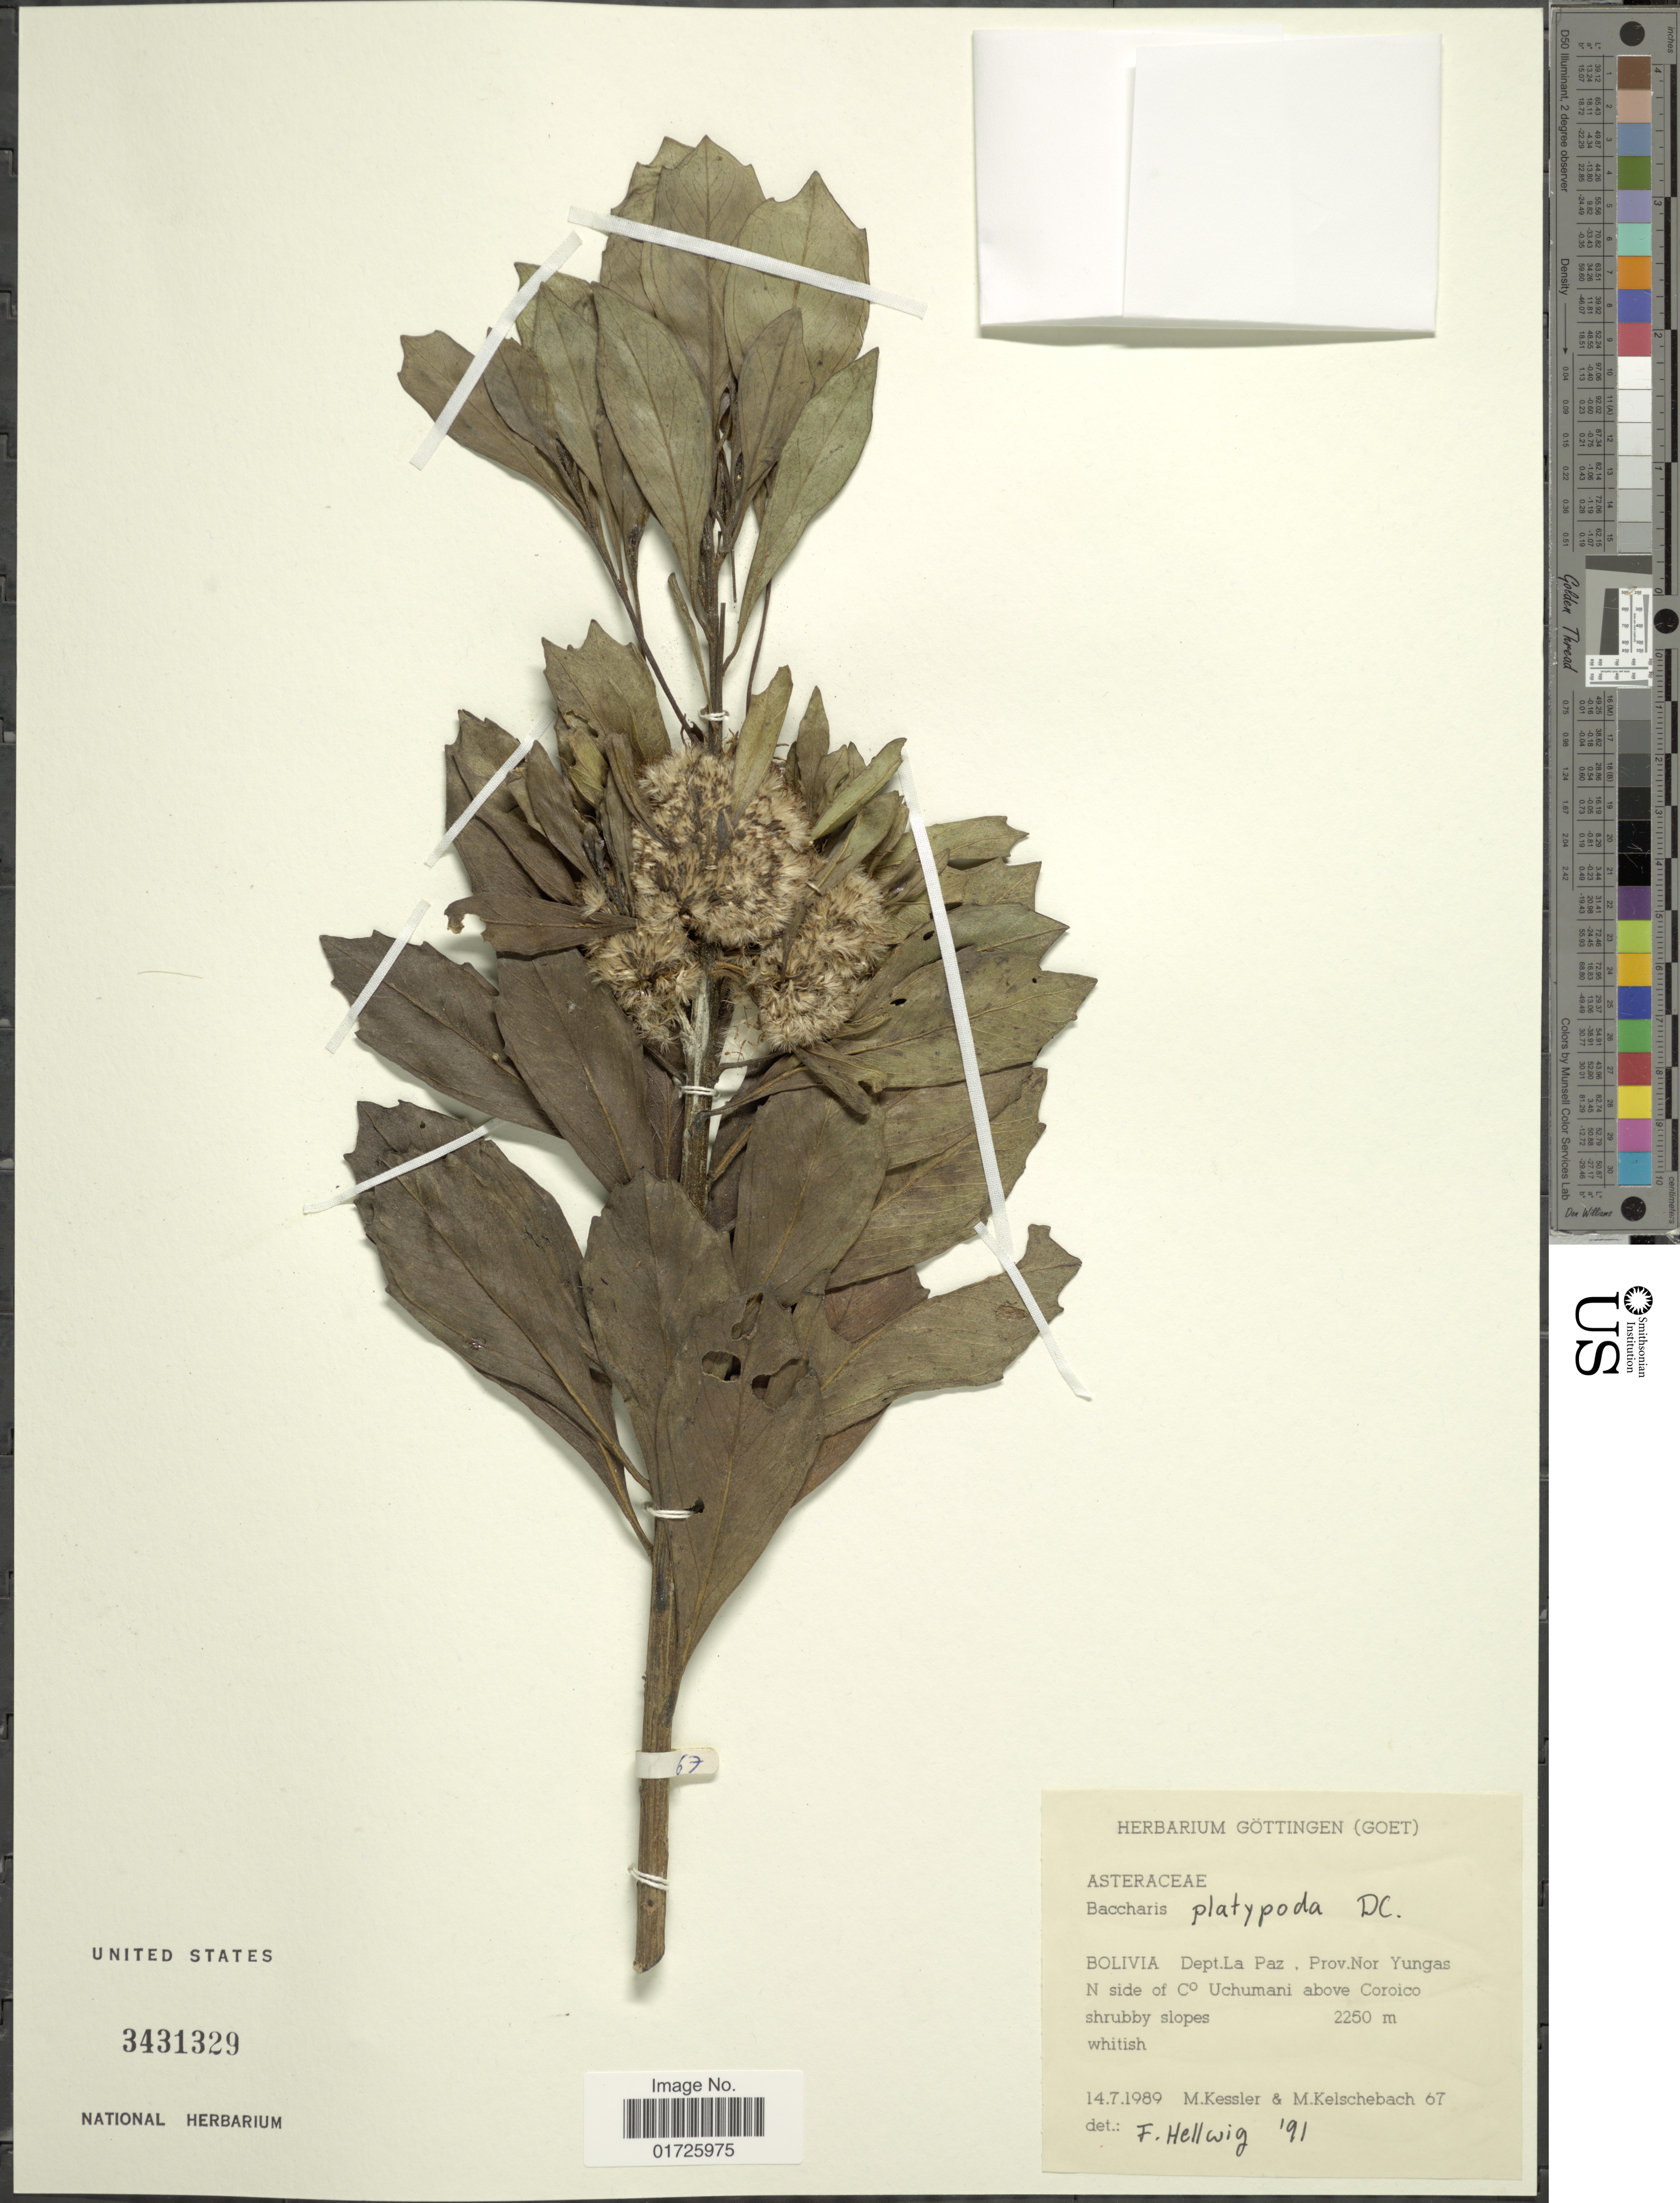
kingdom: Plantae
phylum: Tracheophyta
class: Magnoliopsida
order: Asterales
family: Asteraceae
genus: Baccharis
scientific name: Baccharis platypoda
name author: DC.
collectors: M. Kessler & M. Kelschebach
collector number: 67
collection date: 1989-07-14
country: Bolivia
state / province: La Paz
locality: Bolivia. Dept. La Paz, Prov. Nor Yungas. N side of C° Uchumani above Coroico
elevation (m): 2250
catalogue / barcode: US 3431329